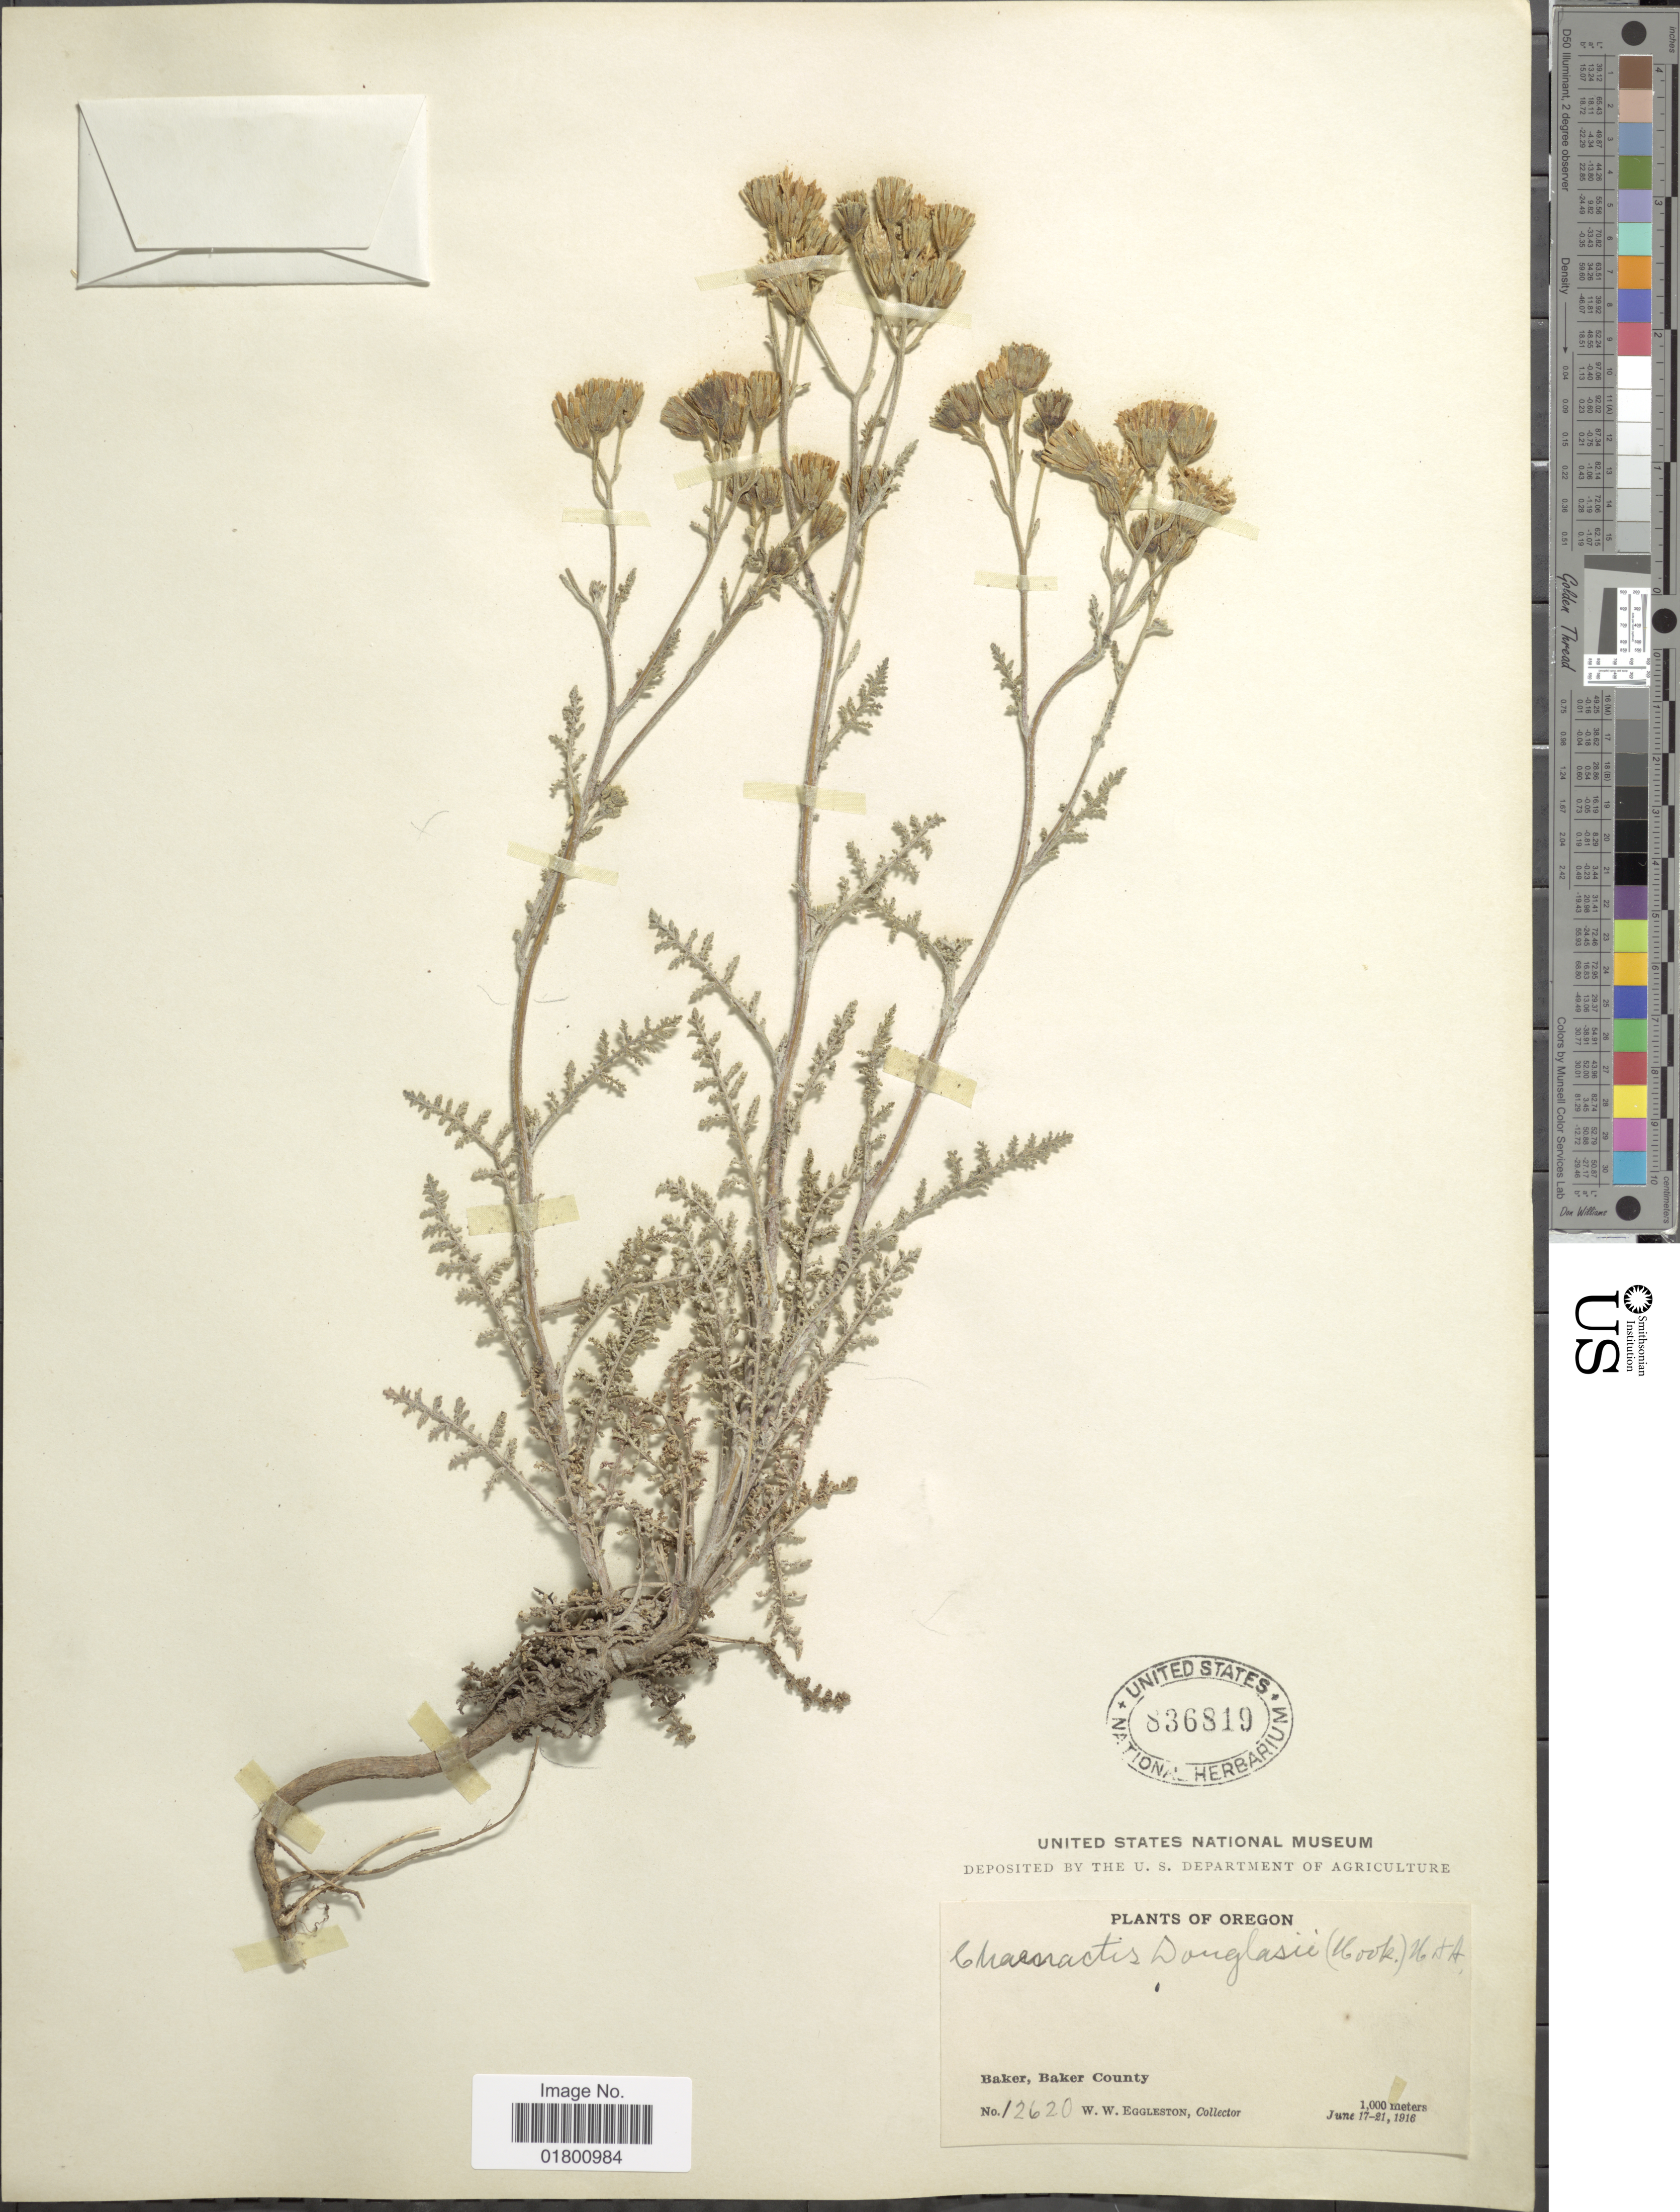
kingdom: Plantae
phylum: Tracheophyta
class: Magnoliopsida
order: Asterales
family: Asteraceae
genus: Chaenactis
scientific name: Chaenactis douglasii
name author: Hook. & Arn.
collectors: W. W. Eggleston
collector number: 12620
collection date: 1916-06-17/1916-06-21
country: United States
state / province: Oregon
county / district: Baker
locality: Baker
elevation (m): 1000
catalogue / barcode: US 836819